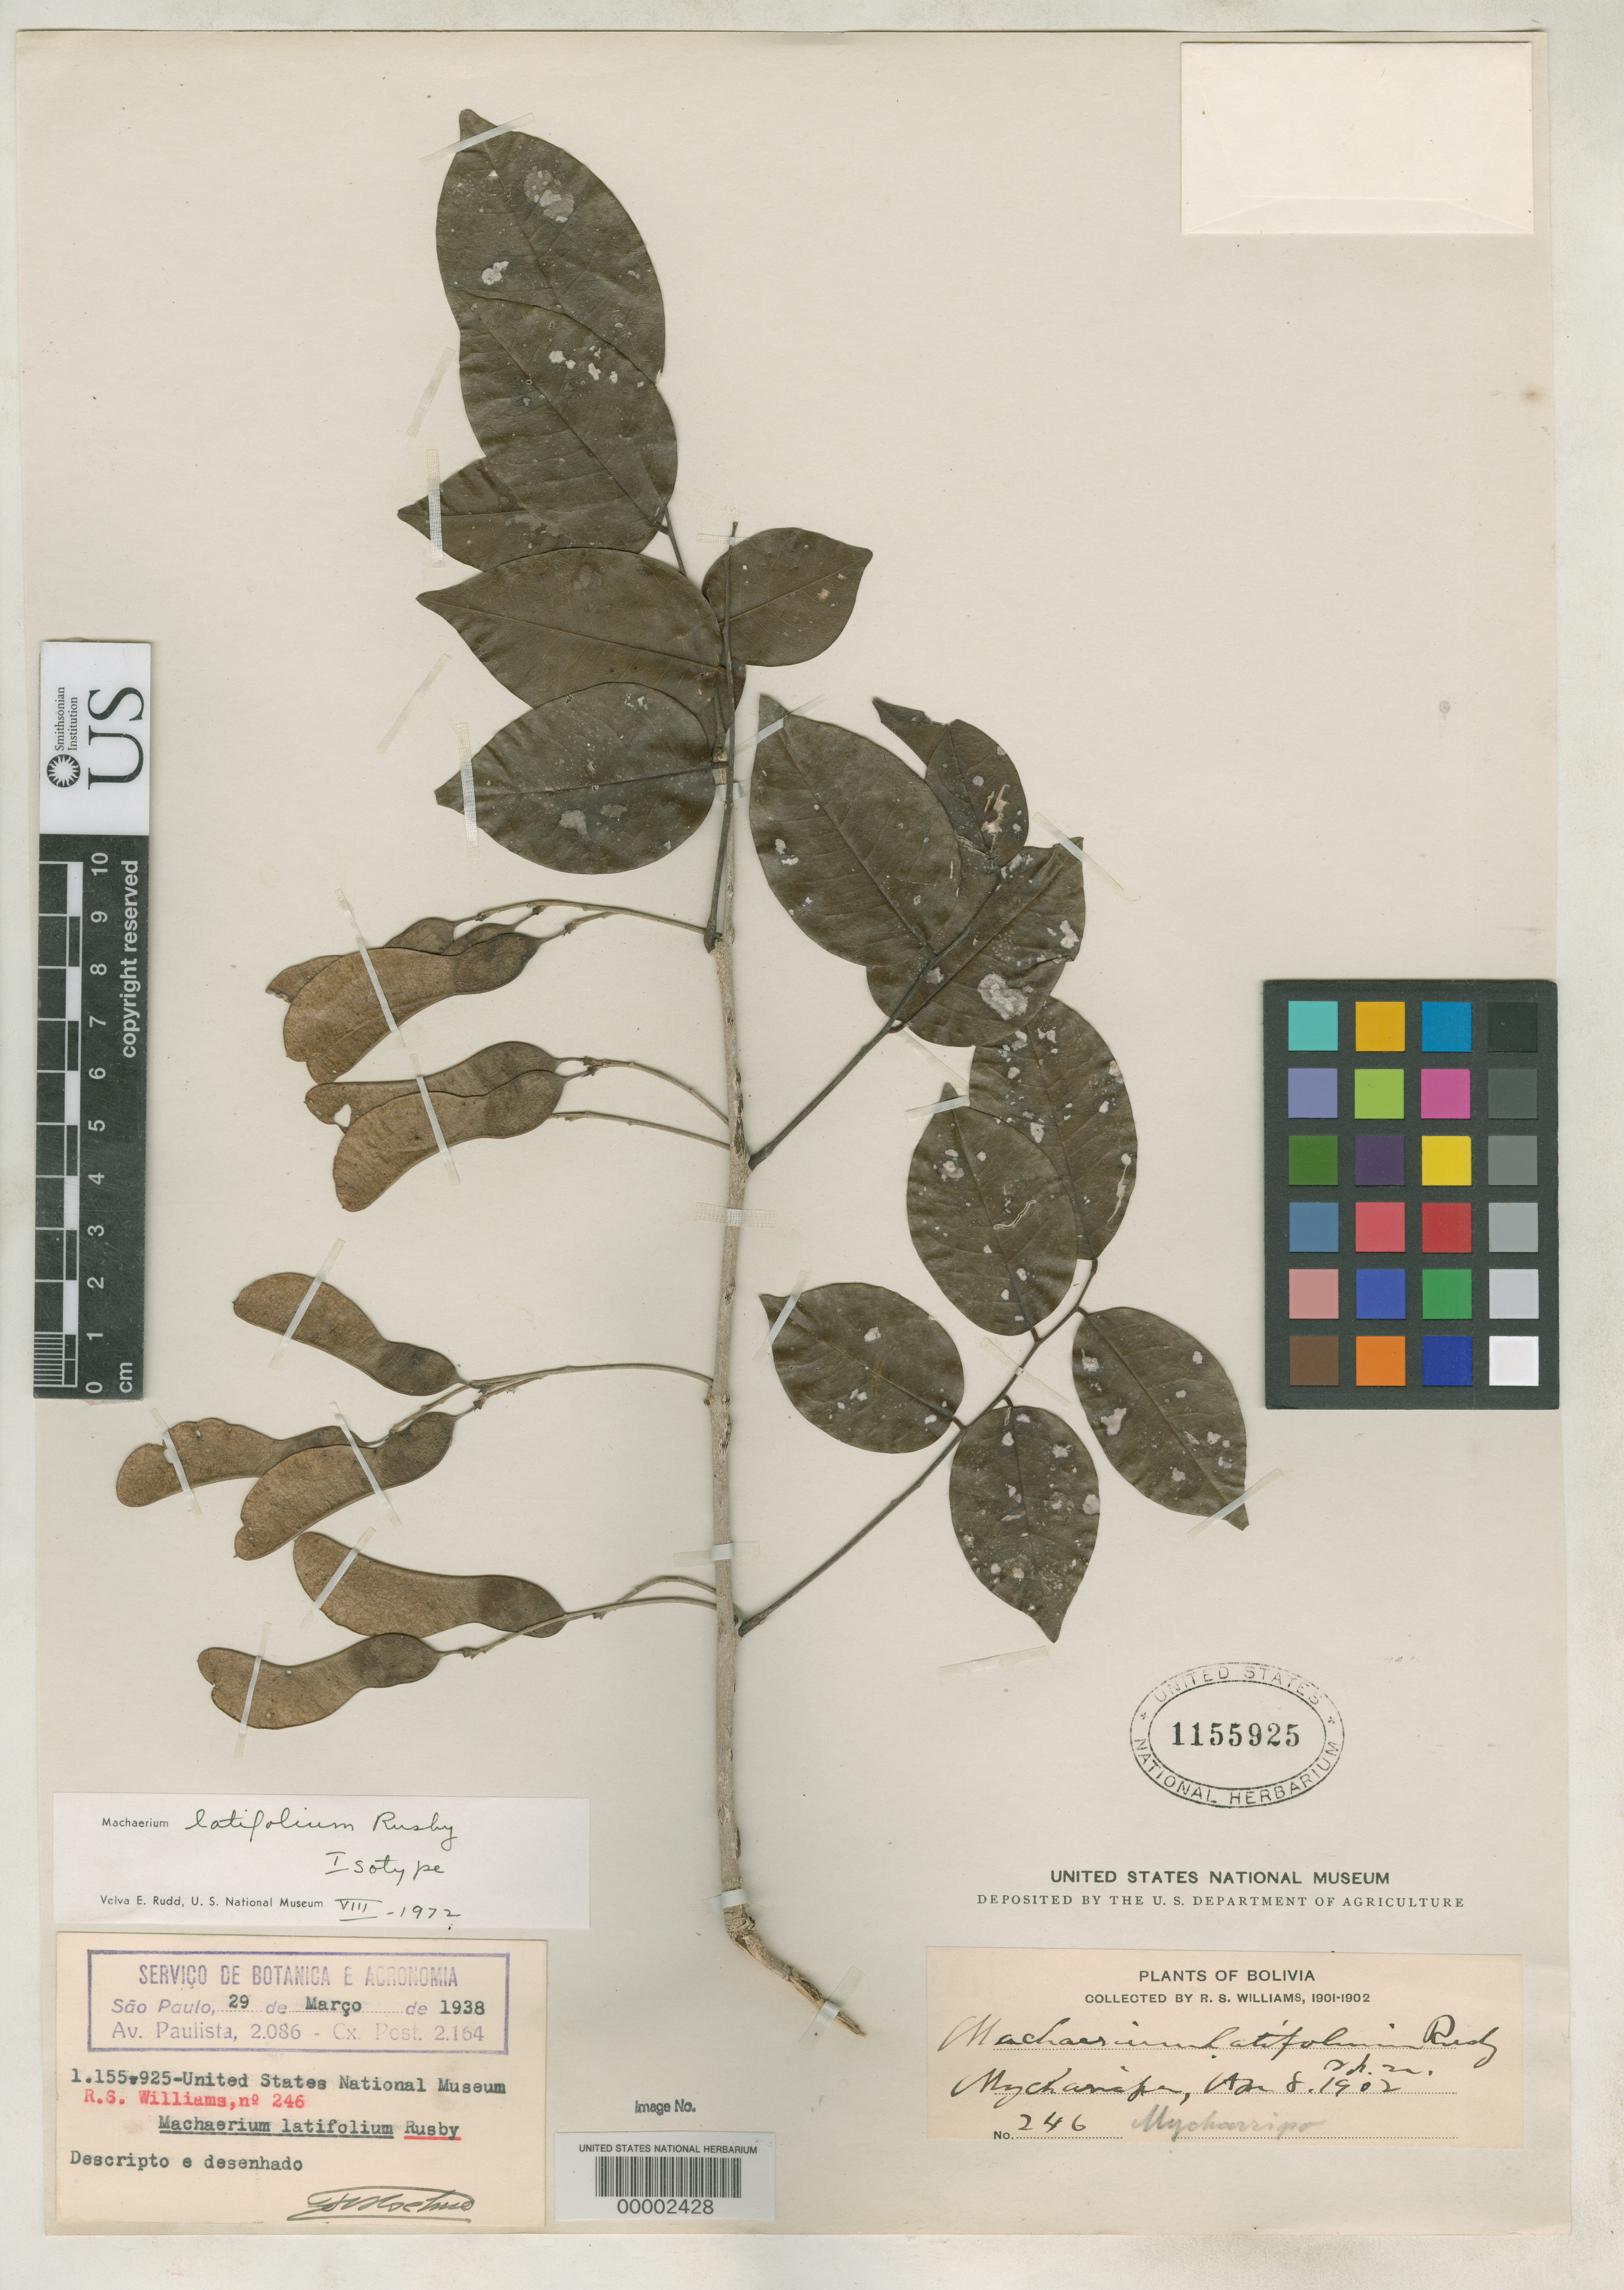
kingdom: Plantae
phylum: Tracheophyta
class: Magnoliopsida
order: Fabales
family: Fabaceae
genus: Machaerium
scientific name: Machaerium latifolium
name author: Rusby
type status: Isotype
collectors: R. S. Williams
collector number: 246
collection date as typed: Apr. 8, 1902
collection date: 1902-04-08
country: Bolivia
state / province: La Paz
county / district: Franz Tamayo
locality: Machariapa (NE of Apolo)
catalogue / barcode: US 1155925